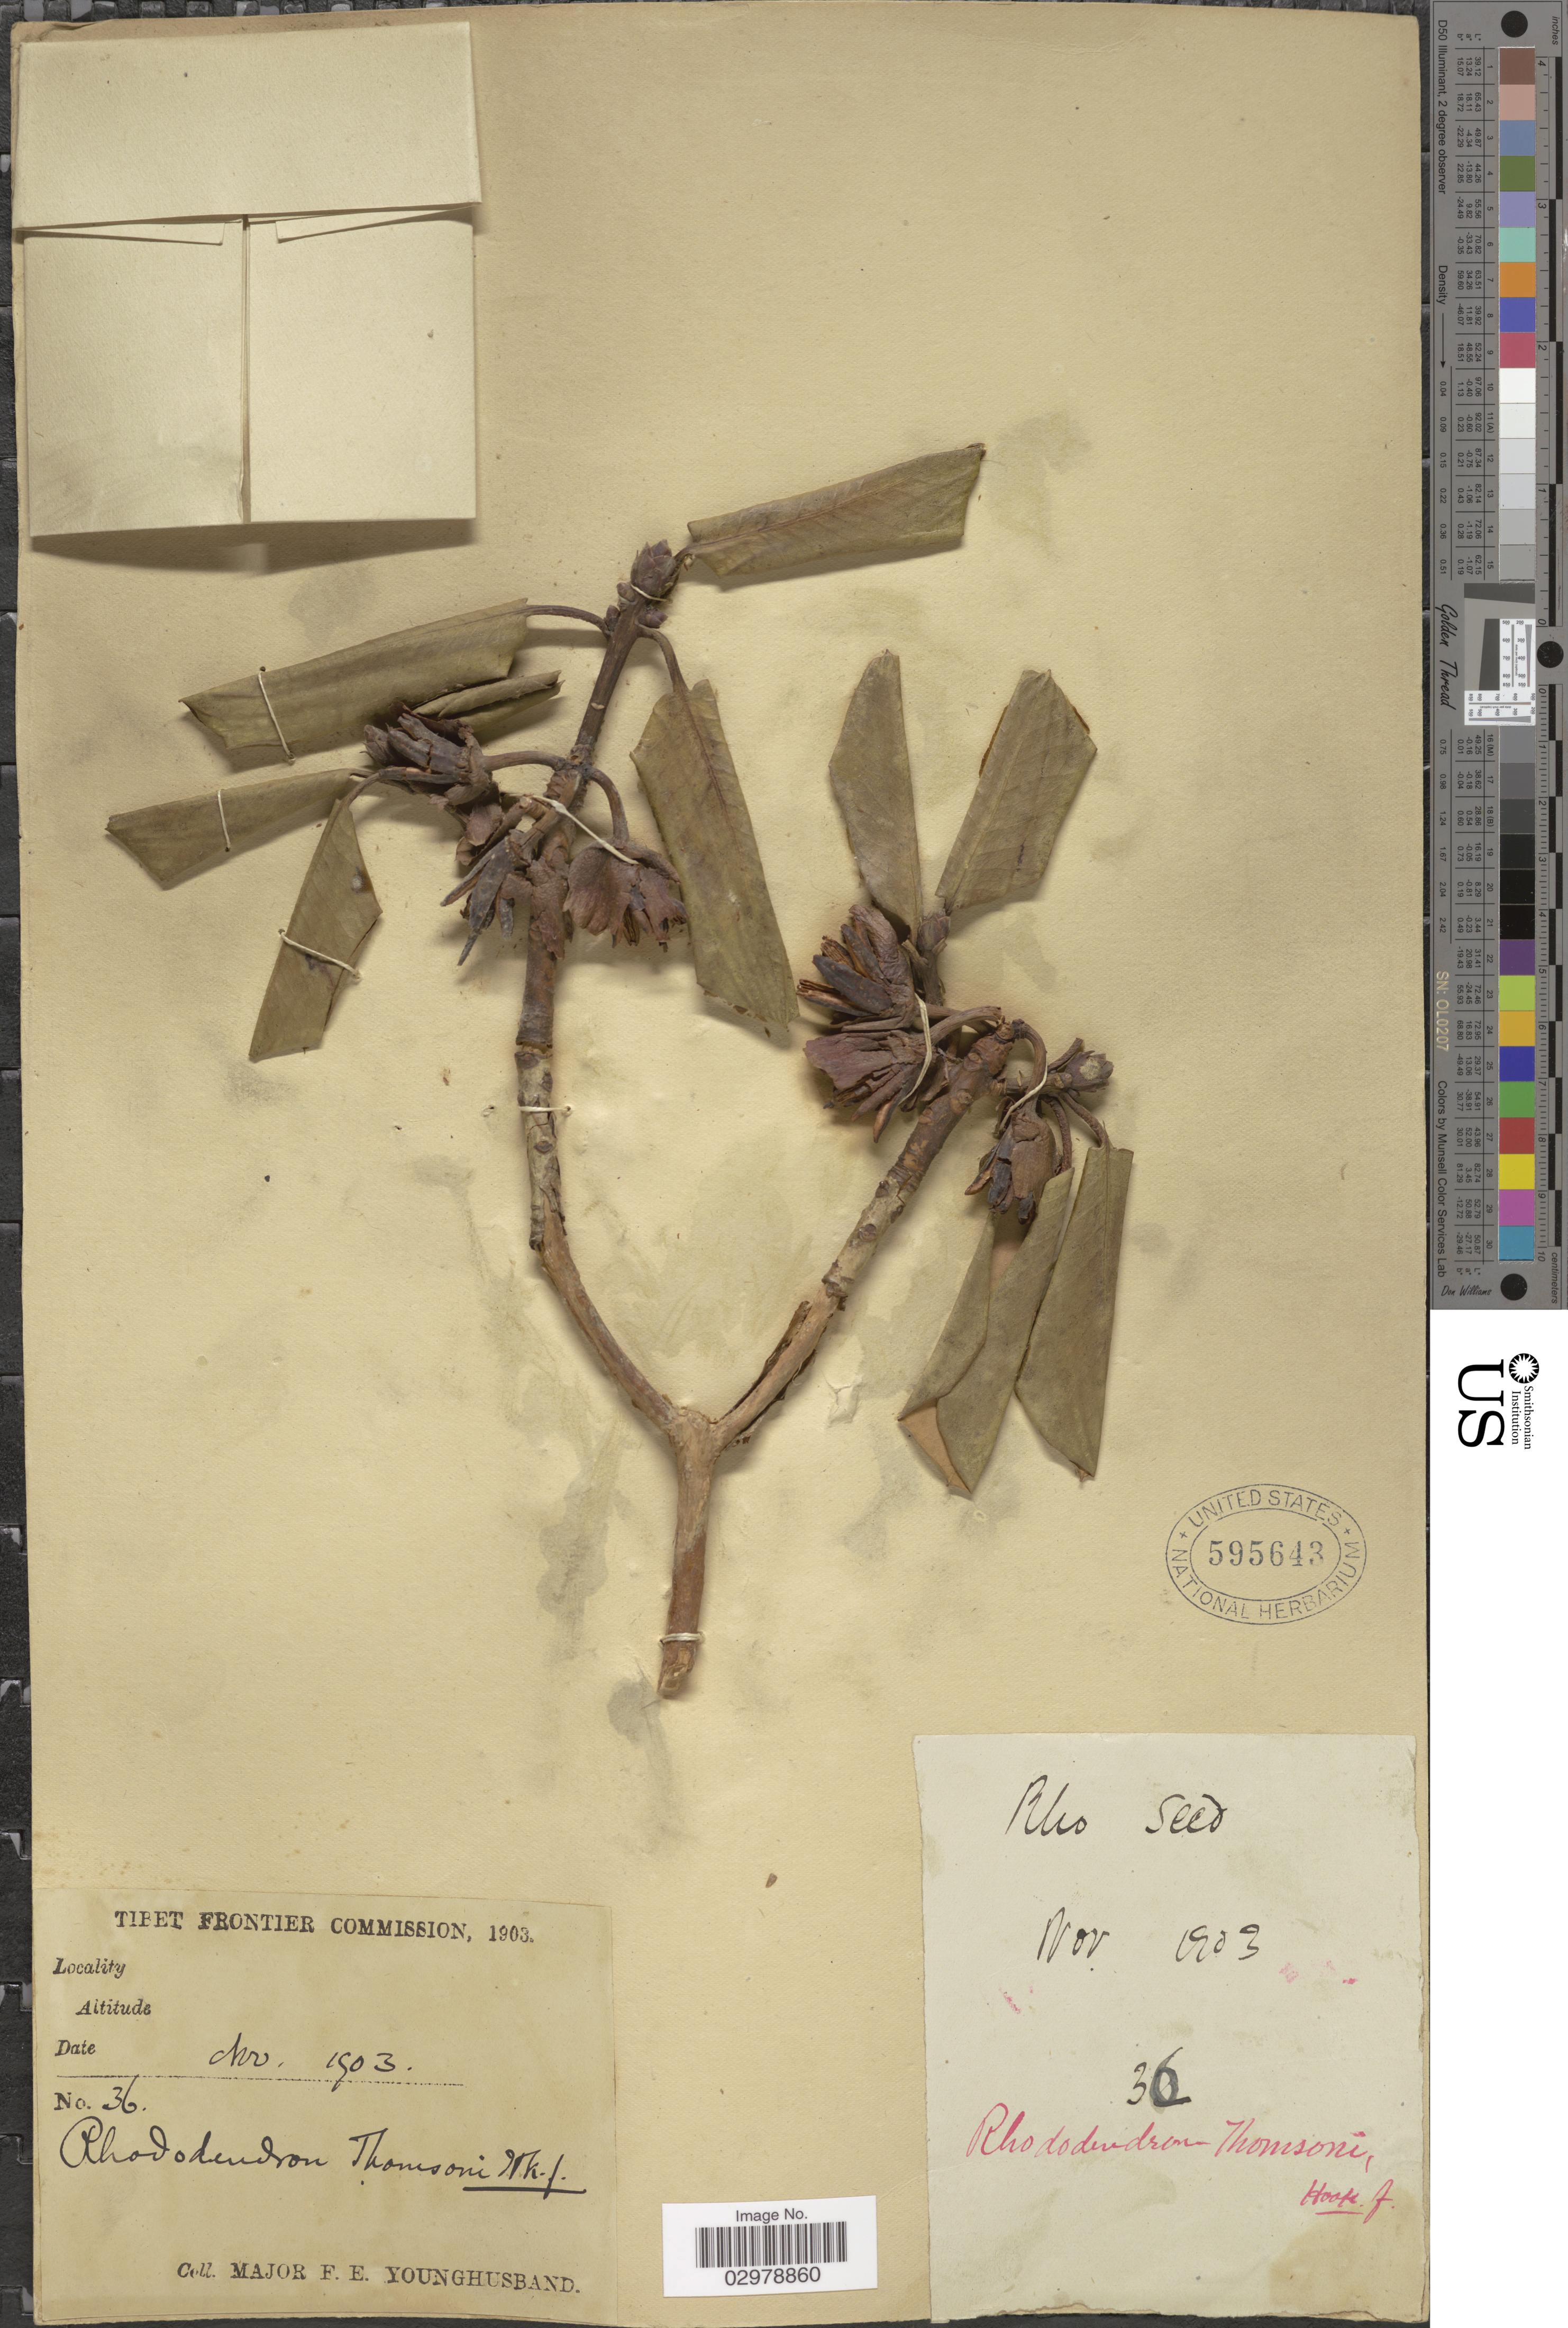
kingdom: Plantae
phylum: Tracheophyta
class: Magnoliopsida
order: Ericales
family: Ericaceae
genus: Rhododendron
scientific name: Rhododendron thomsonii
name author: Hook. f.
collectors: F. Younghusband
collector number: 36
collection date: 1903-11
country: China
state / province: Xizang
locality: Tibet Frontier.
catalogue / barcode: US 595643